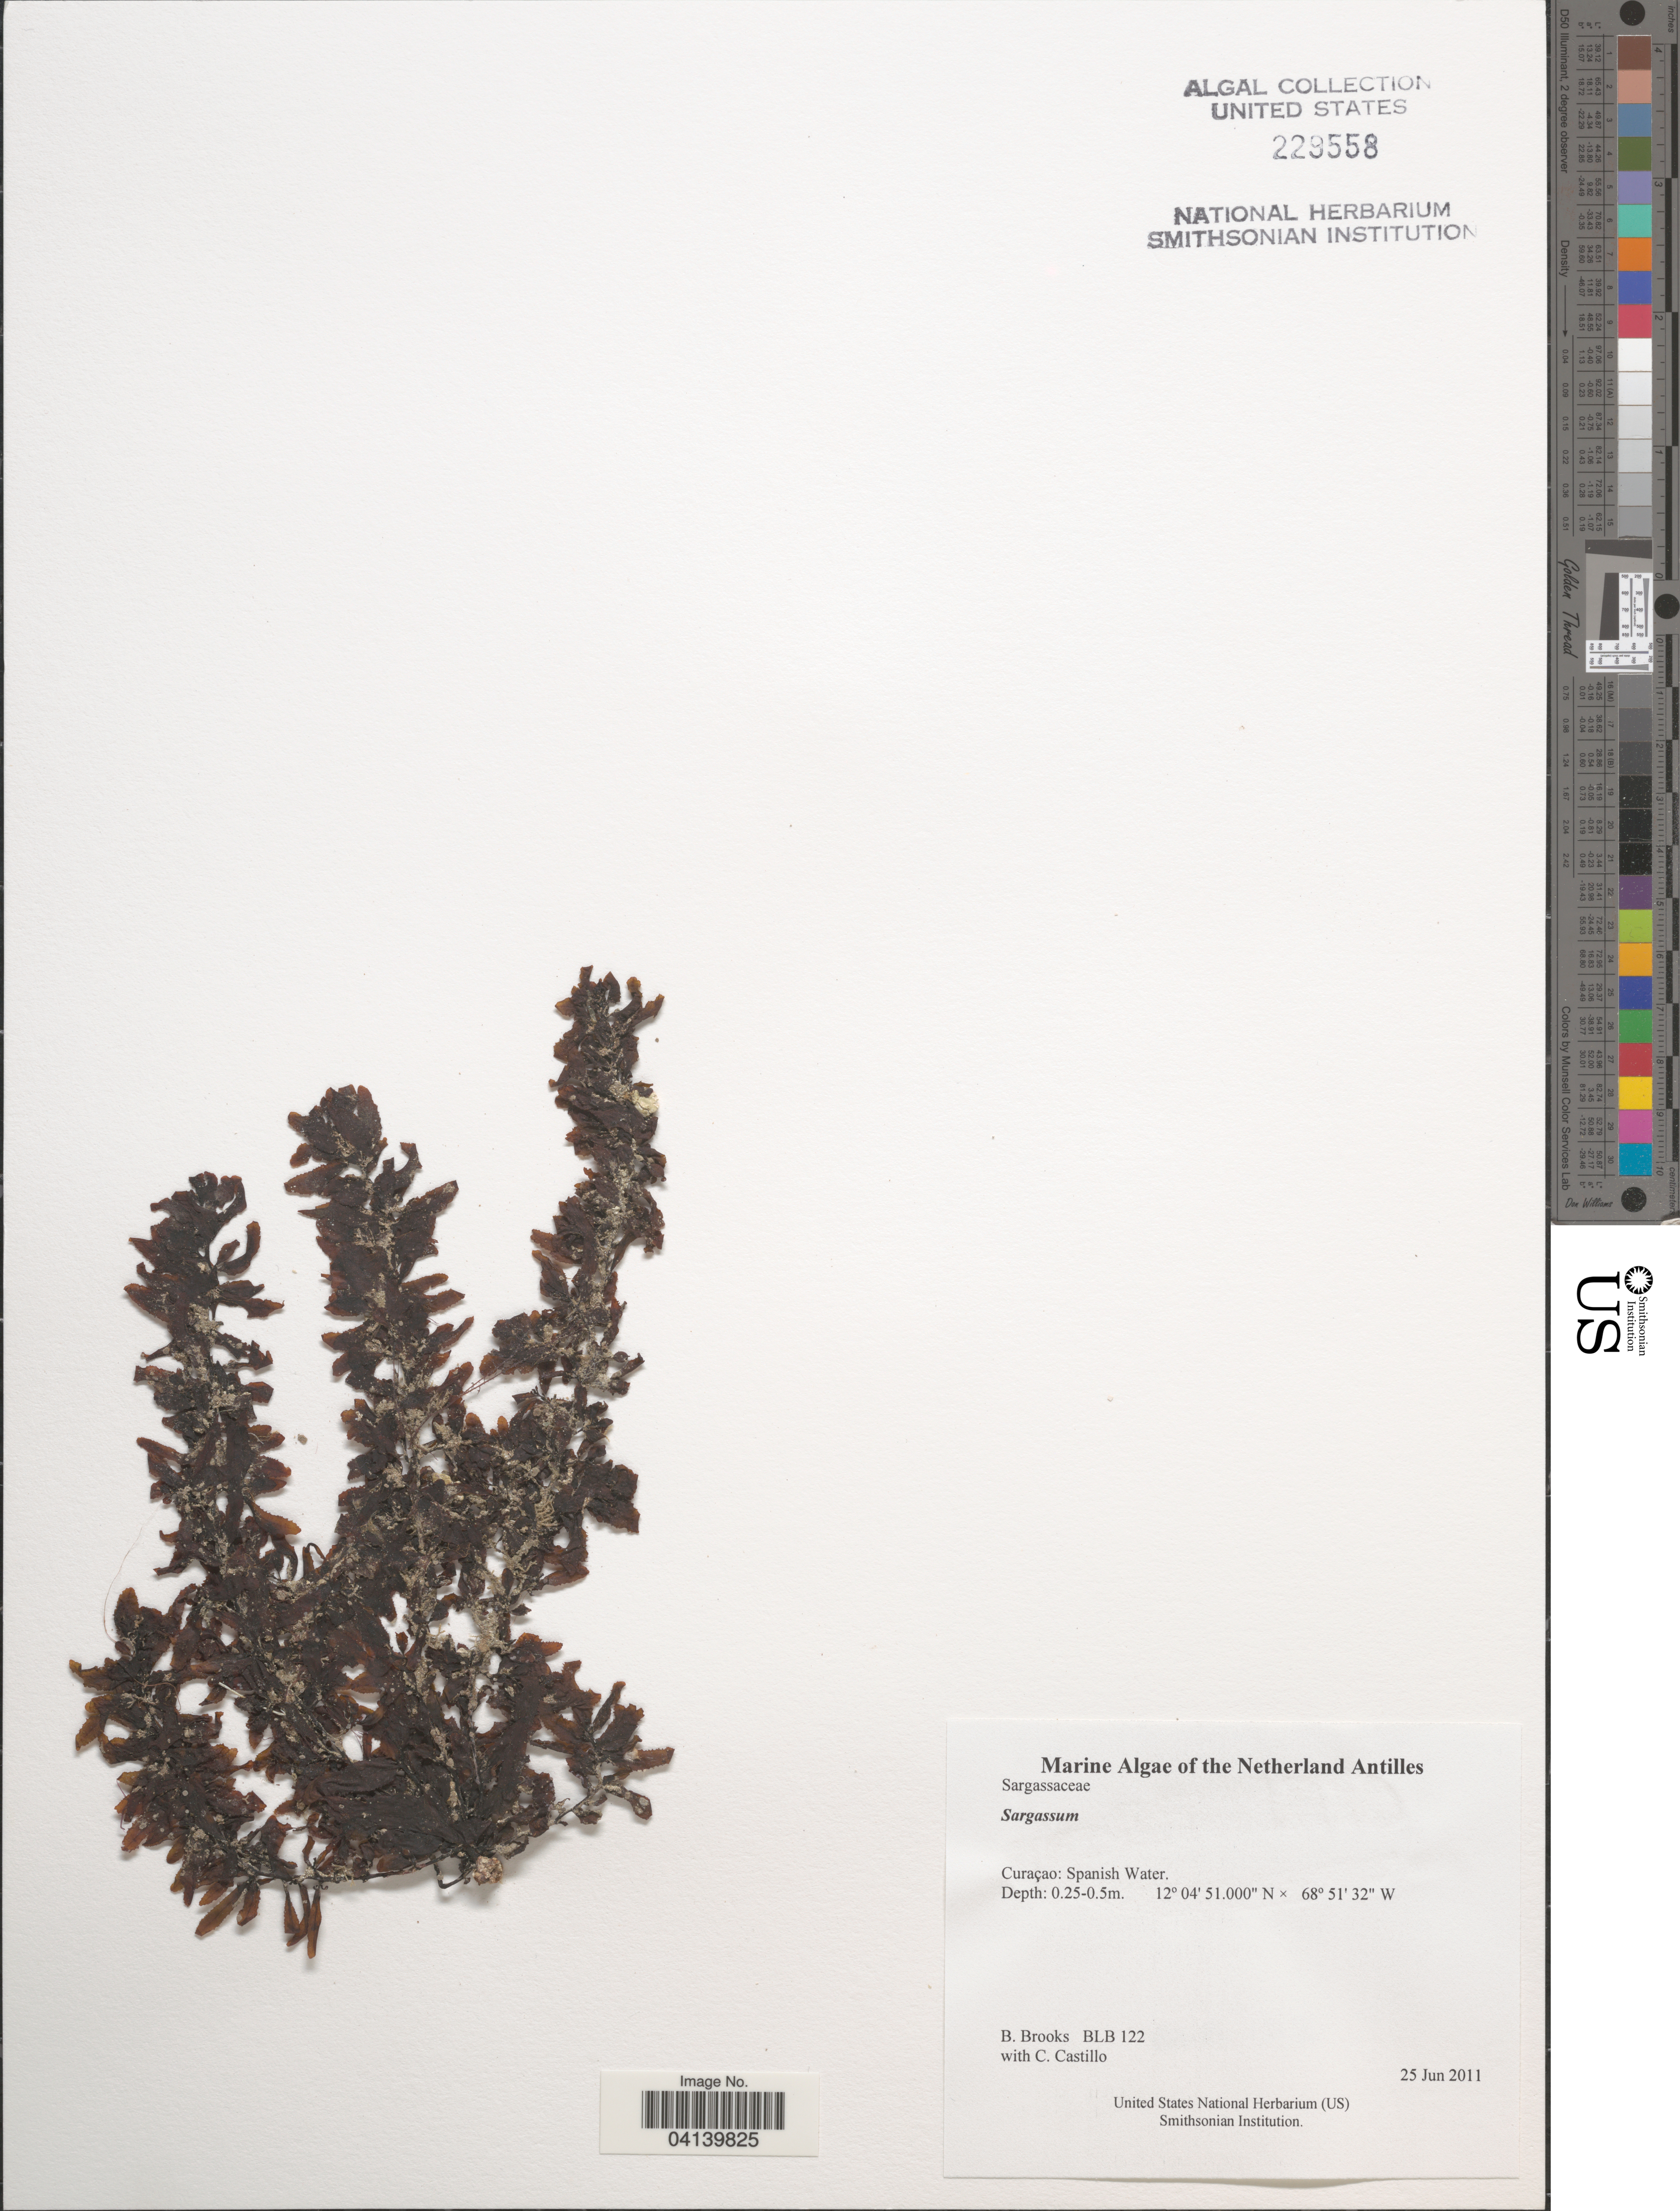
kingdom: Chromista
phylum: Ochrophyta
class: Phaeophyceae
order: Fucales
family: Sargassaceae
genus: Sargassum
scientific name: Sargassum sp.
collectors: B. Brooks & C. Castillo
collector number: BLB 122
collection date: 2011-06-25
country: Curaçao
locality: The Netherland Antilles. Spanish Water.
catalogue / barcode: US 229558